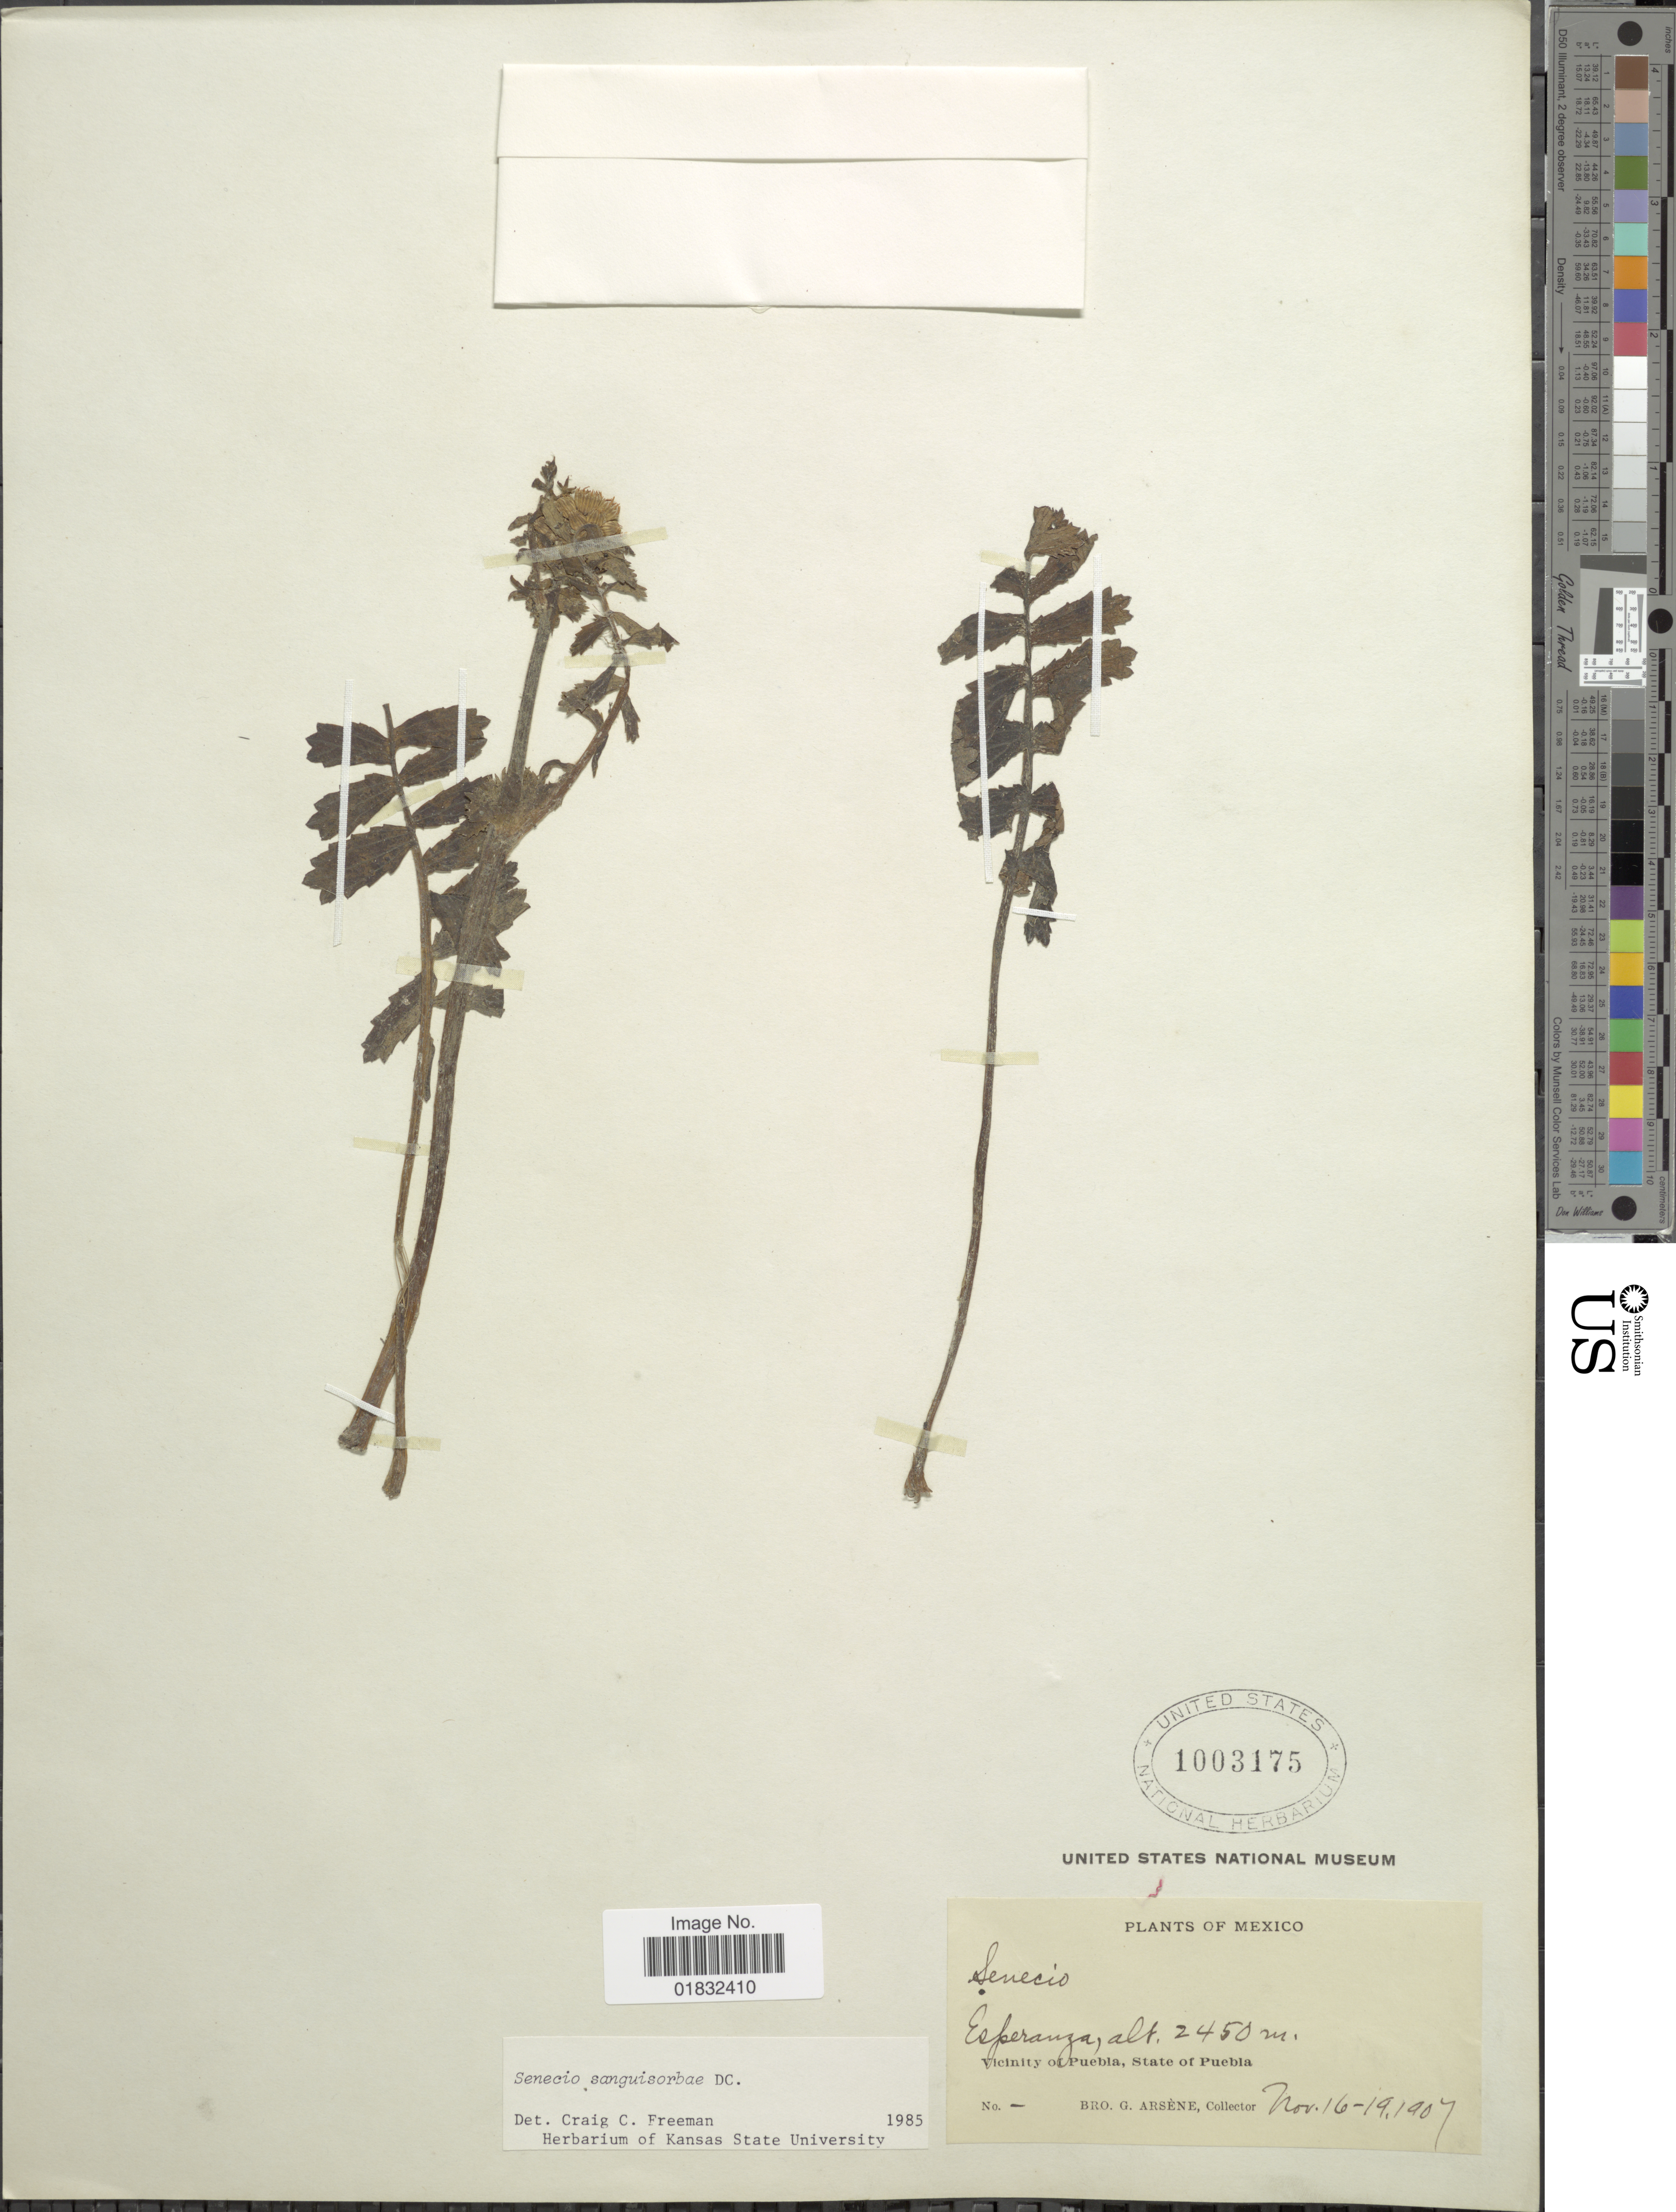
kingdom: Plantae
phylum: Tracheophyta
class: Magnoliopsida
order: Asterales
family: Asteraceae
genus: Packera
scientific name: Packera sanguisorboides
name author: (Rydb.) W.A. Weber & Á. Löve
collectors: Bro. G. Arsène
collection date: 1907-11-16/1907-11-19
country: Mexico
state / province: Puebla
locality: Esperanza, Vicinity of Puebla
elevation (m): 2450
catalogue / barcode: US 1003175